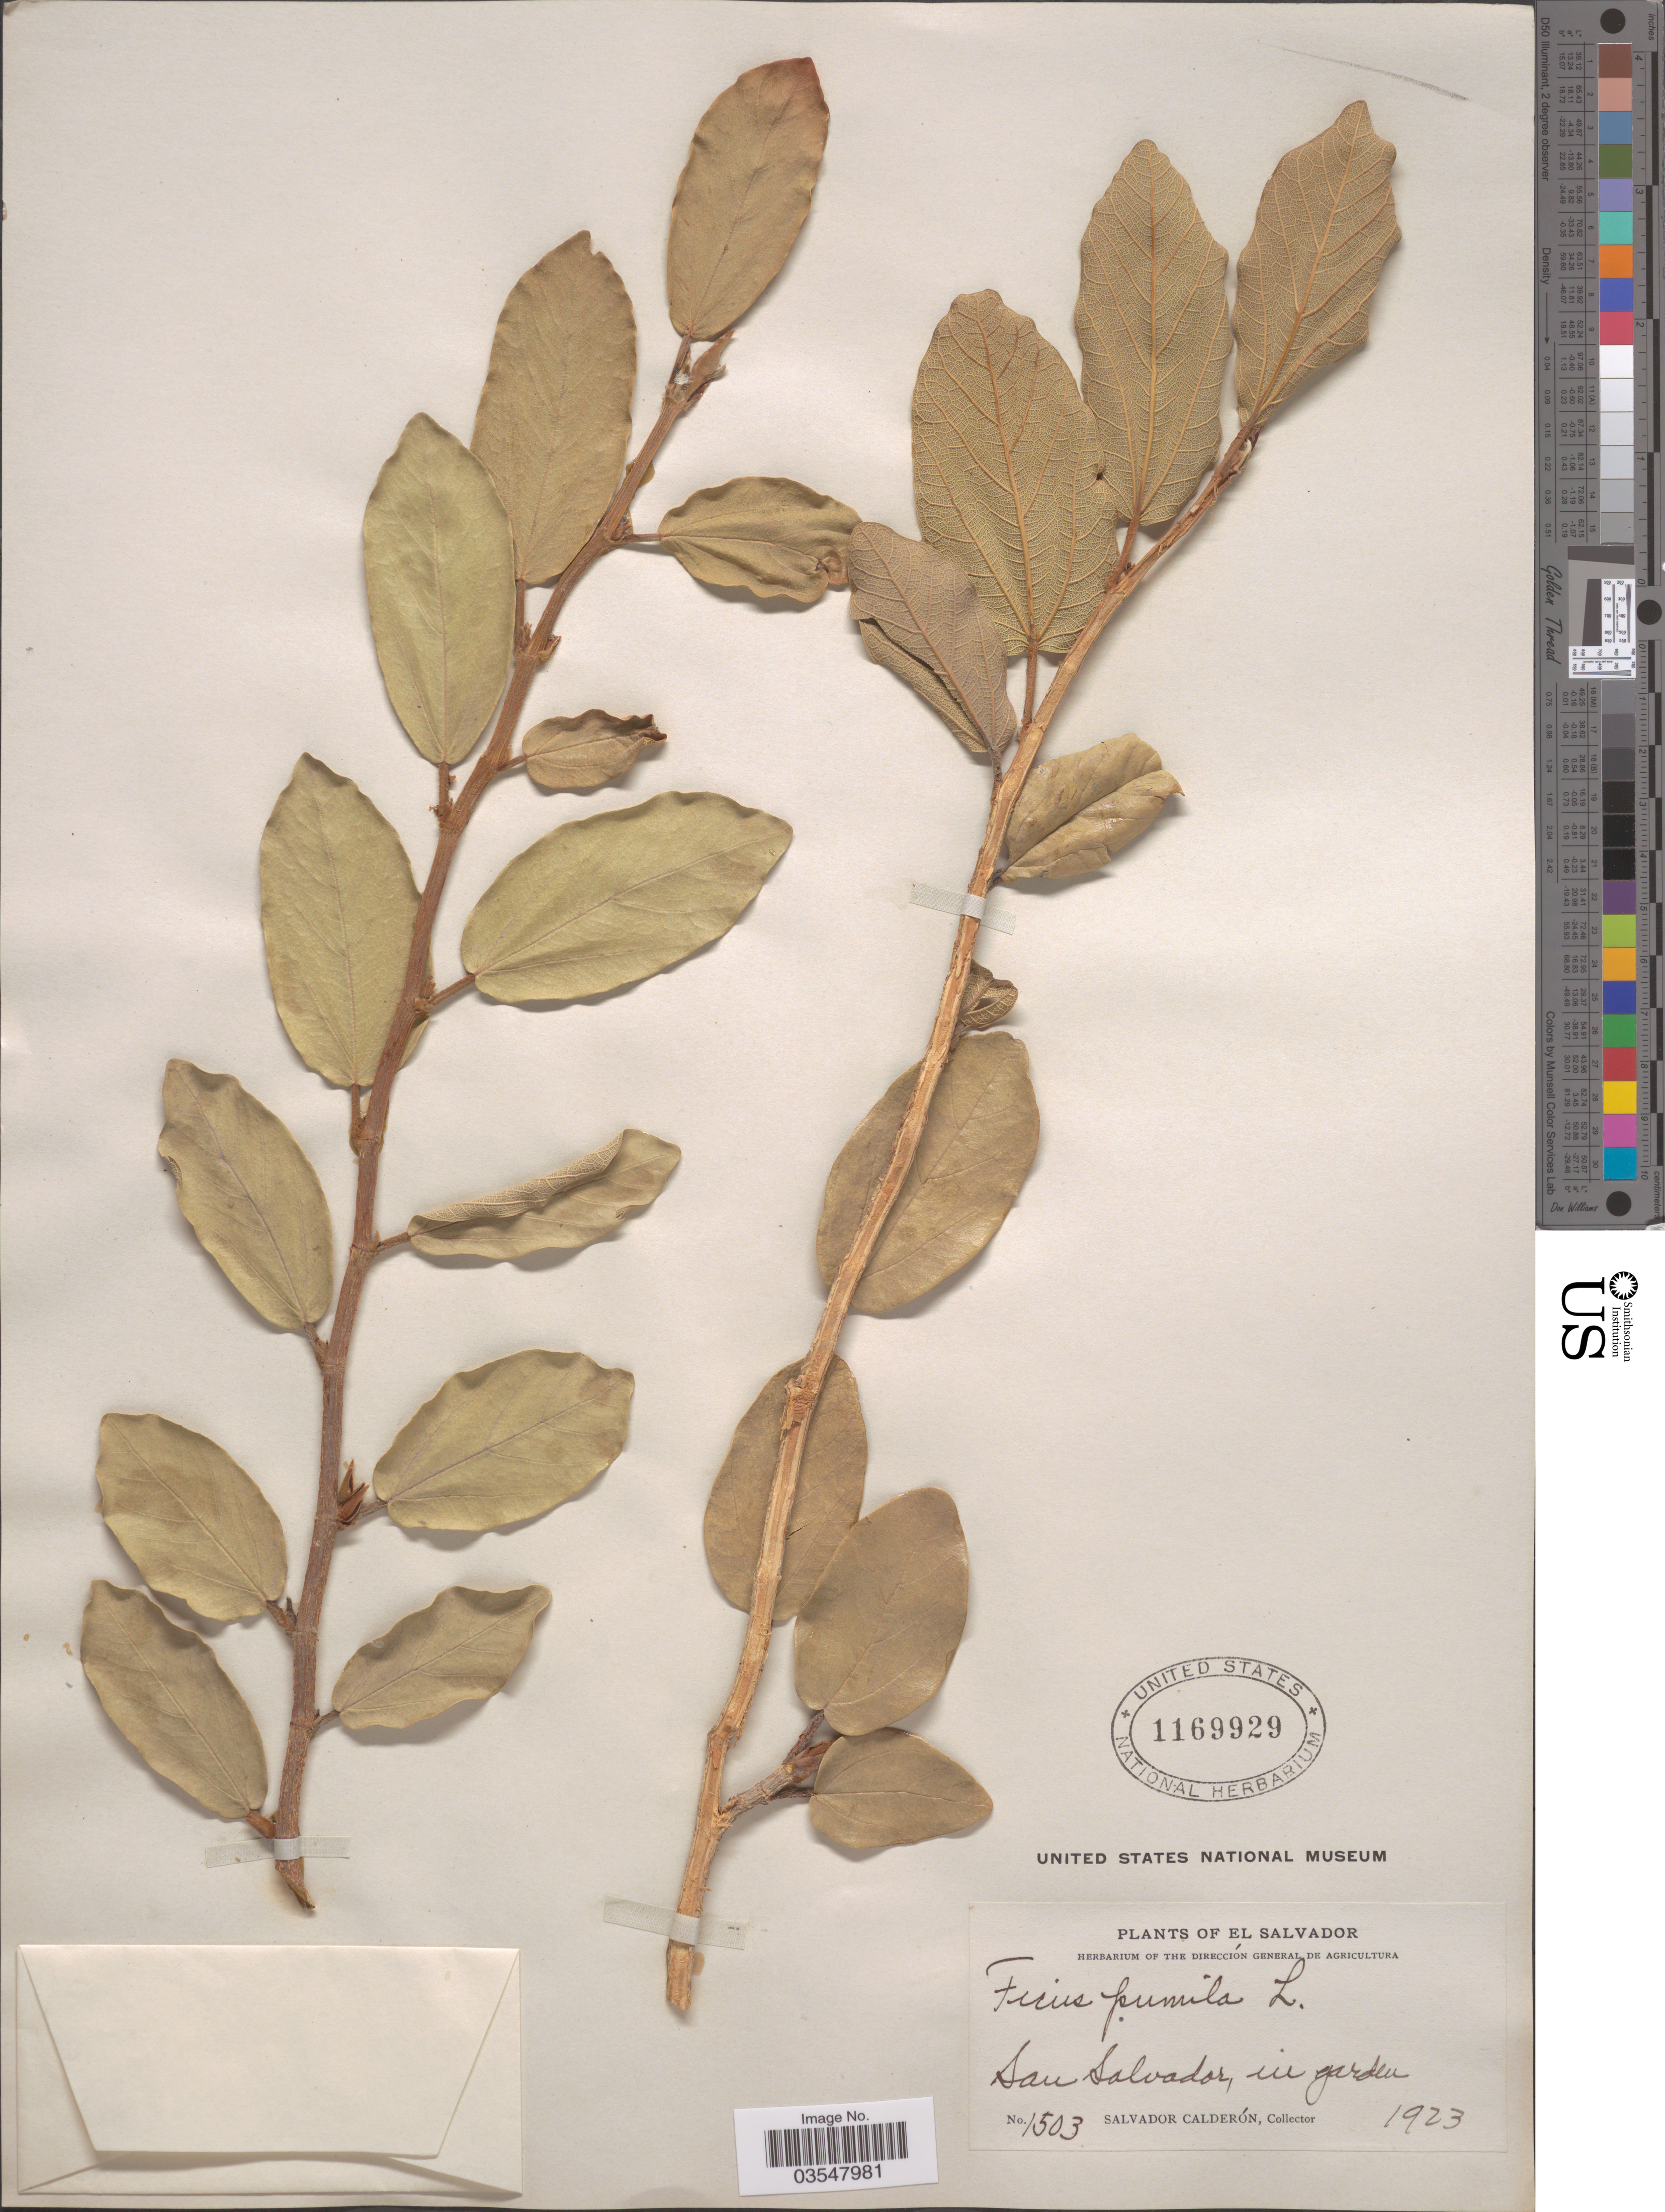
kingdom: Plantae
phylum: Tracheophyta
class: Magnoliopsida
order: Rosales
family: Moraceae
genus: Ficus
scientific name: Ficus pumila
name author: L.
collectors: S. Calderón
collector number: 1503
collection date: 1923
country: El Salvador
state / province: San Salvador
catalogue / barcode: US 1169929